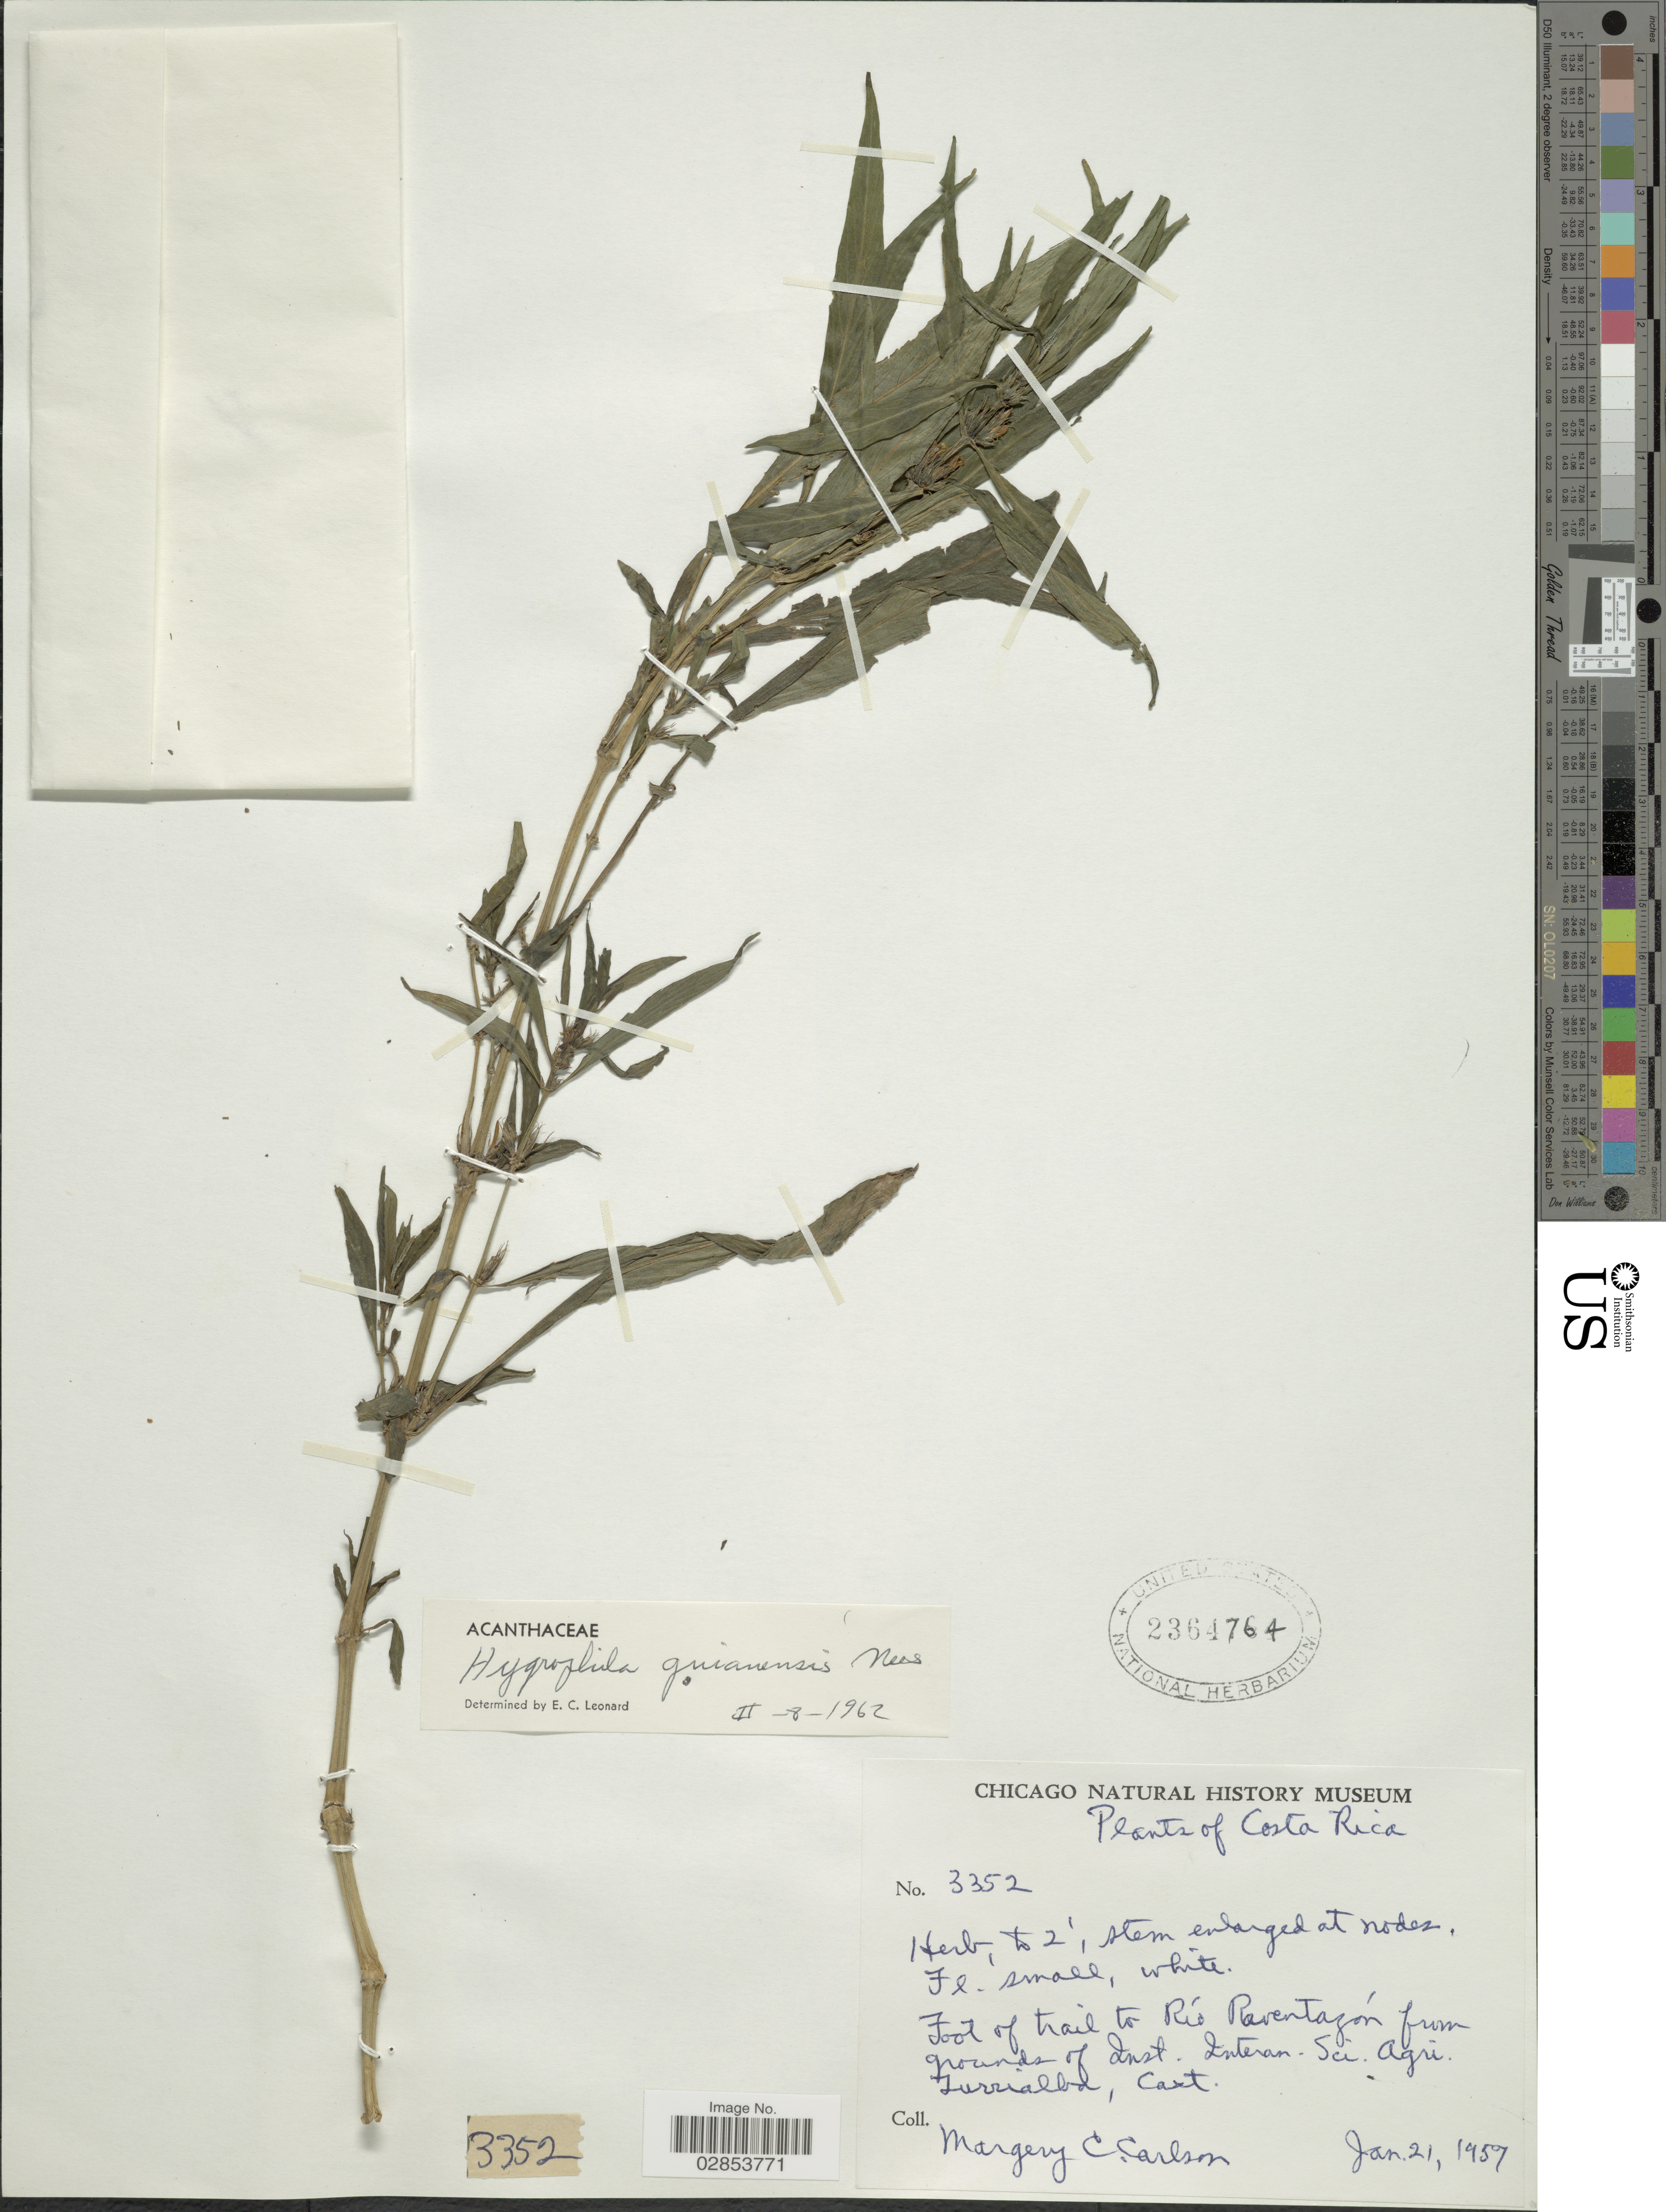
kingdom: Plantae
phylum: Tracheophyta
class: Magnoliopsida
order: Lamiales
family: Acanthaceae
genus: Hygrophila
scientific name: Hygrophila costata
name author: Nees & T. Nees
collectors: M. C. Carlson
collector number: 3352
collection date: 1957-01-21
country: Costa Rica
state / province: Cartago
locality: Foot of trail to Río Raventazón from grounds of Inst. Interan. Sci. Agri. Turrialba.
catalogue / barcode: US 2364764